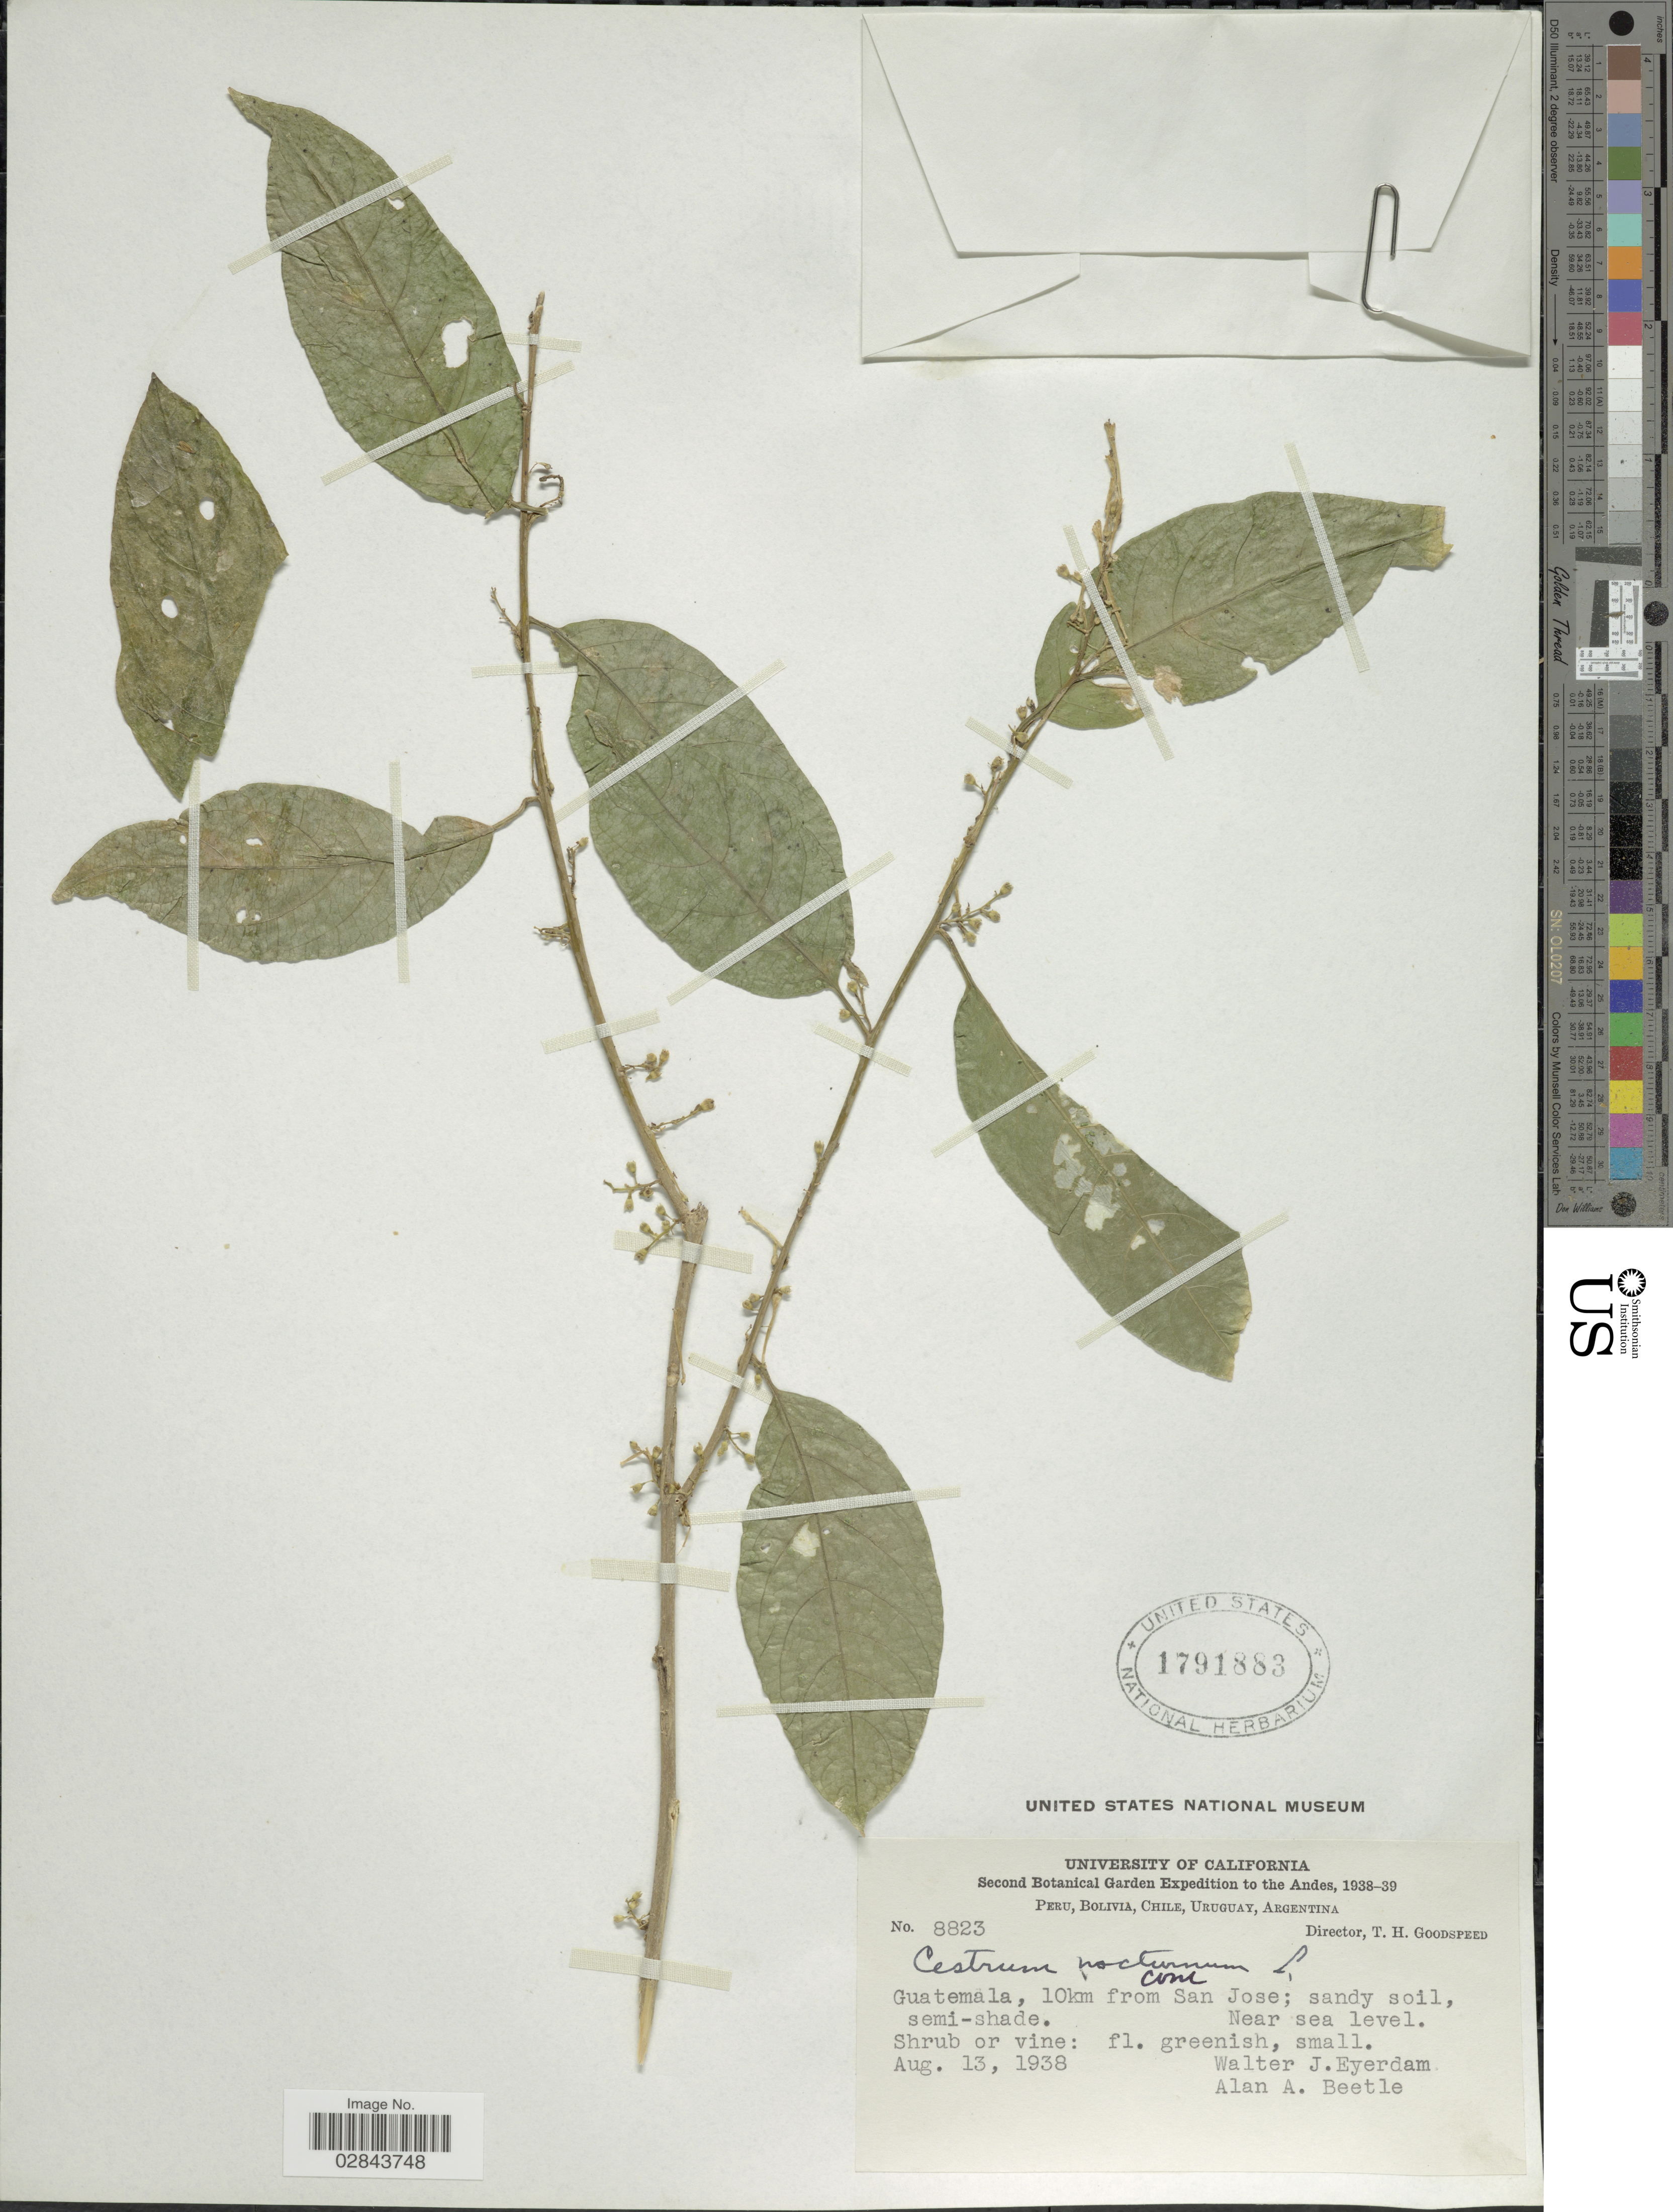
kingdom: Plantae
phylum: Tracheophyta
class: Magnoliopsida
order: Solanales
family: Solanaceae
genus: Cestrum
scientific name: Cestrum nocturnum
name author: L.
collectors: W. J. Eyerdam & A. A. Beetle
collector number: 8823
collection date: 1938-08-13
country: Guatemala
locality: The Andes, Guatemala, 10km from San Jose.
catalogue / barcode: US 1791883